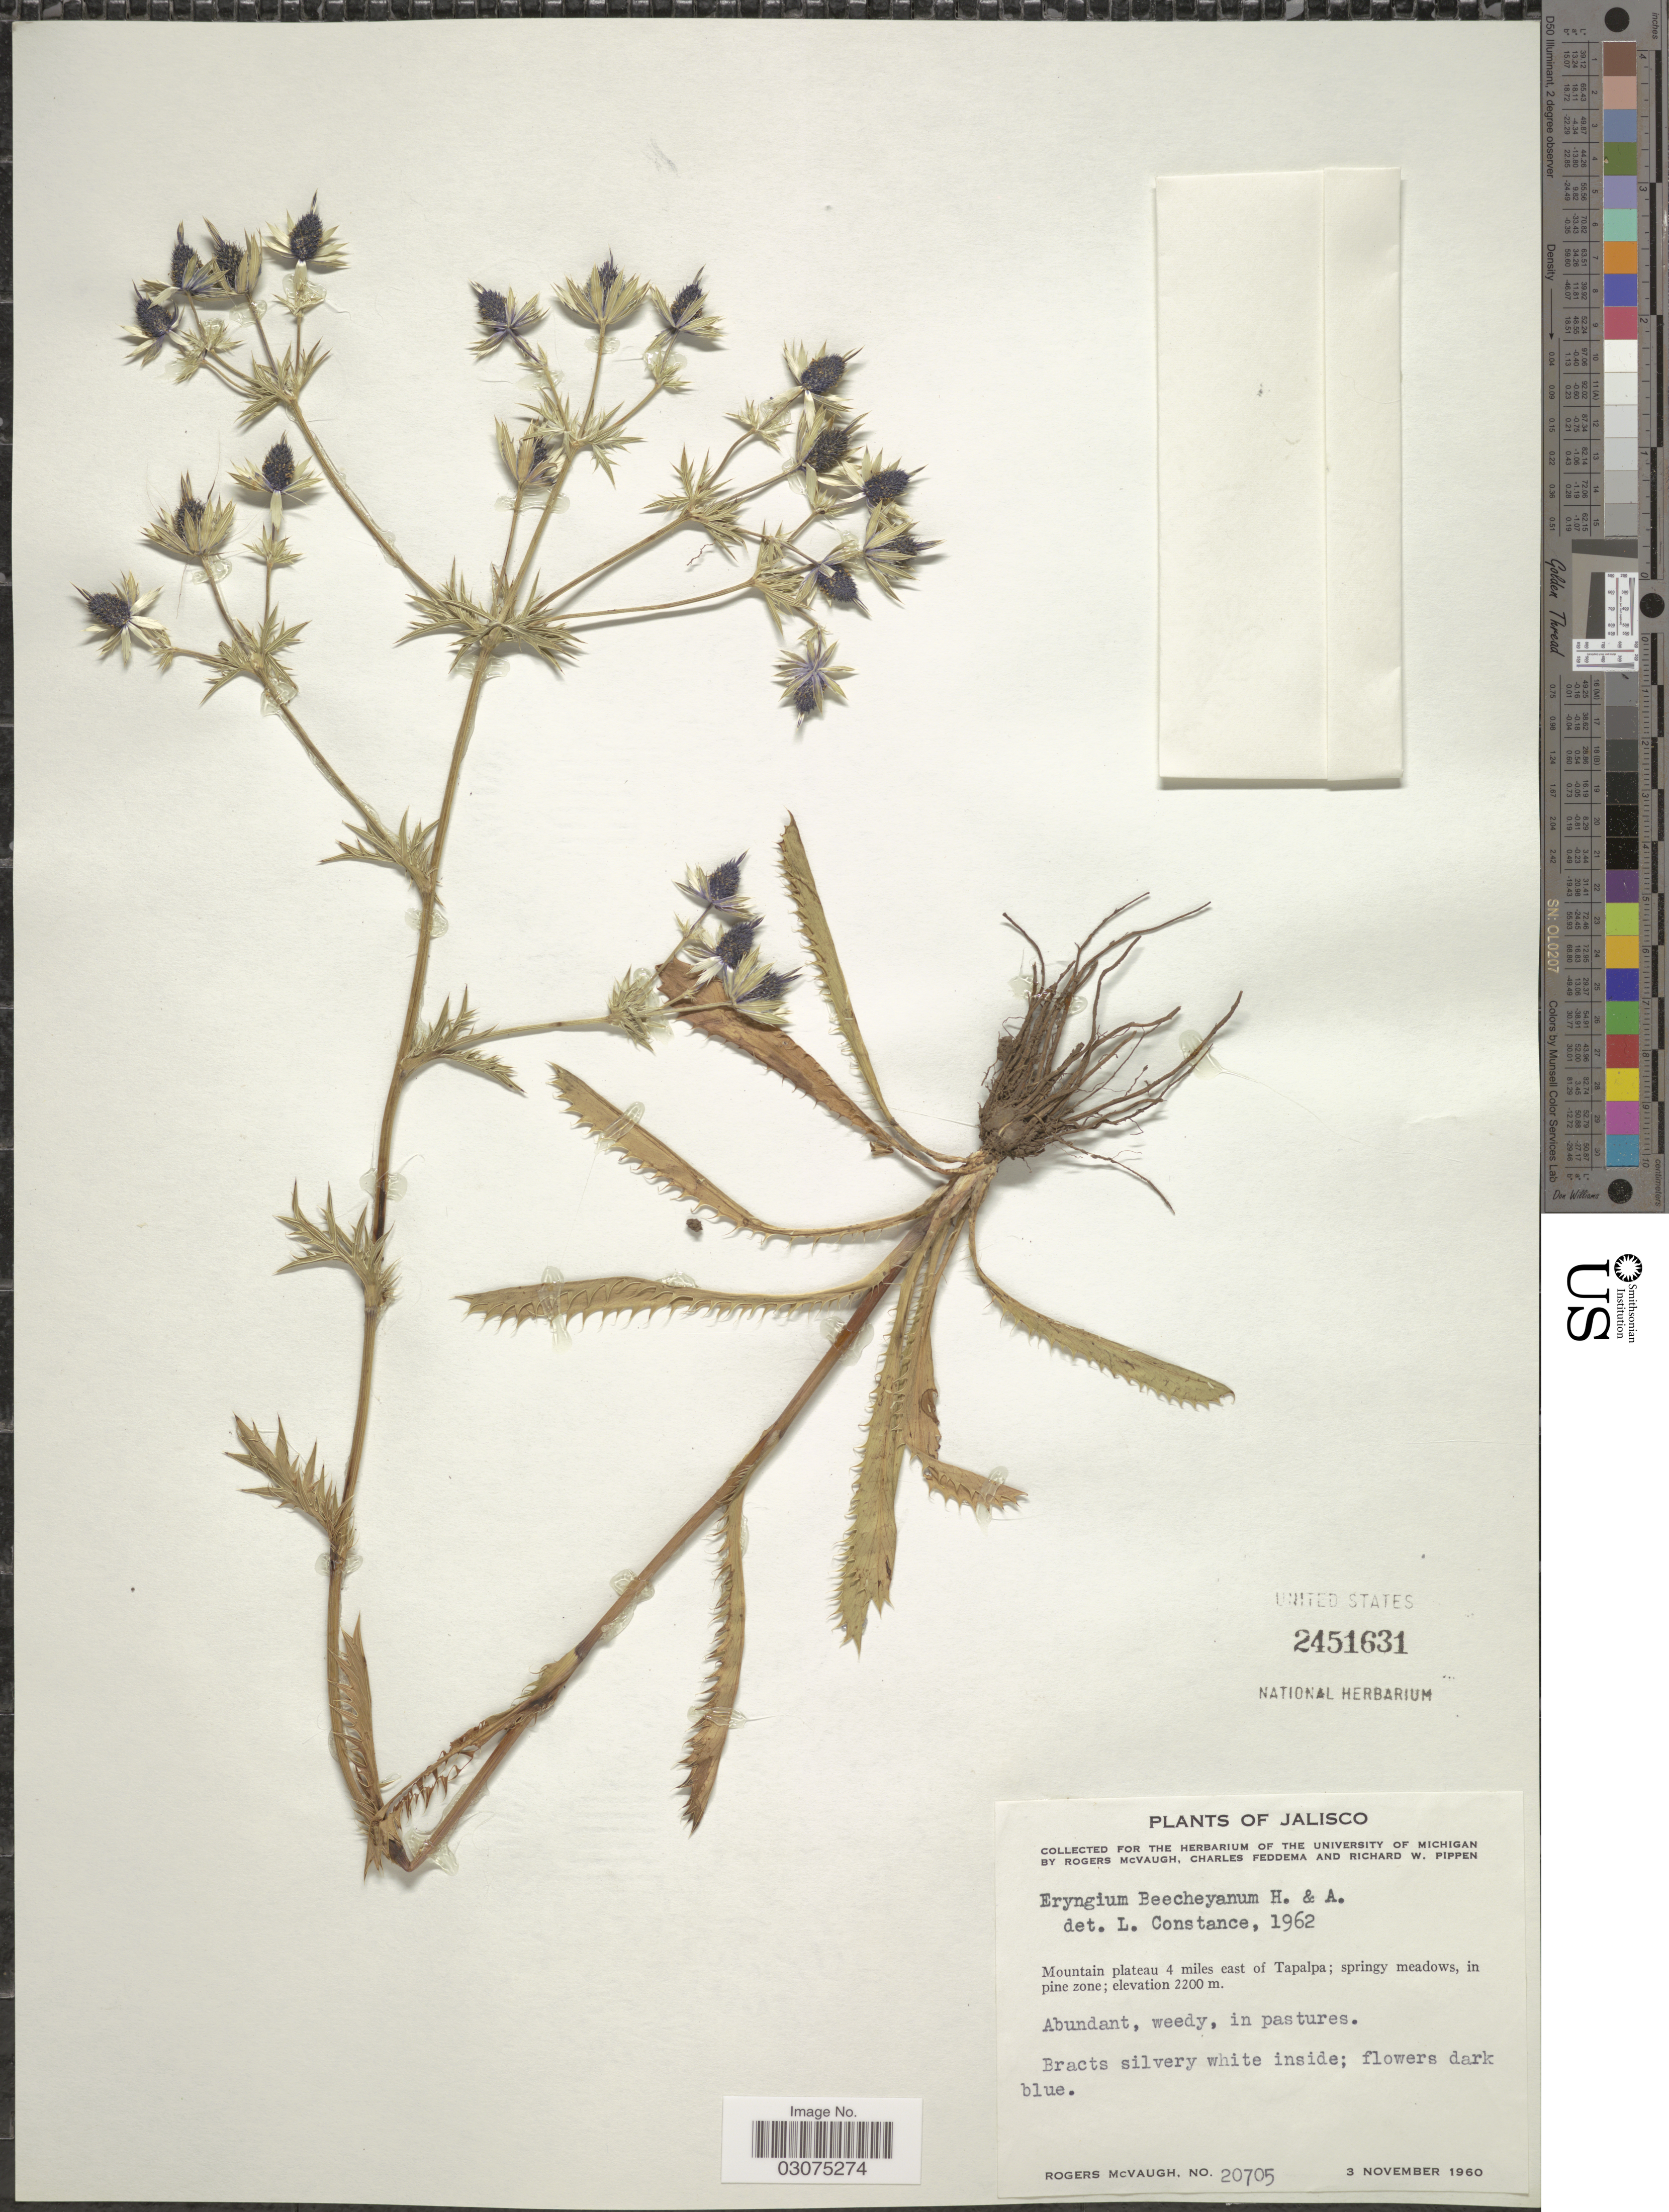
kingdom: Plantae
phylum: Tracheophyta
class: Magnoliopsida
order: Apiales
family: Apiaceae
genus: Eryngium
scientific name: Eryngium beecheyanum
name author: Hook. f. & Arn.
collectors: R. McVaugh, C. Feddema & R. W. Pippen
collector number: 20705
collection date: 1960-11-03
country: Mexico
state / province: Jalisco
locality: Mountain plateau 4 miles east of Tapala.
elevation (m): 2200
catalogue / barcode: US 2451631